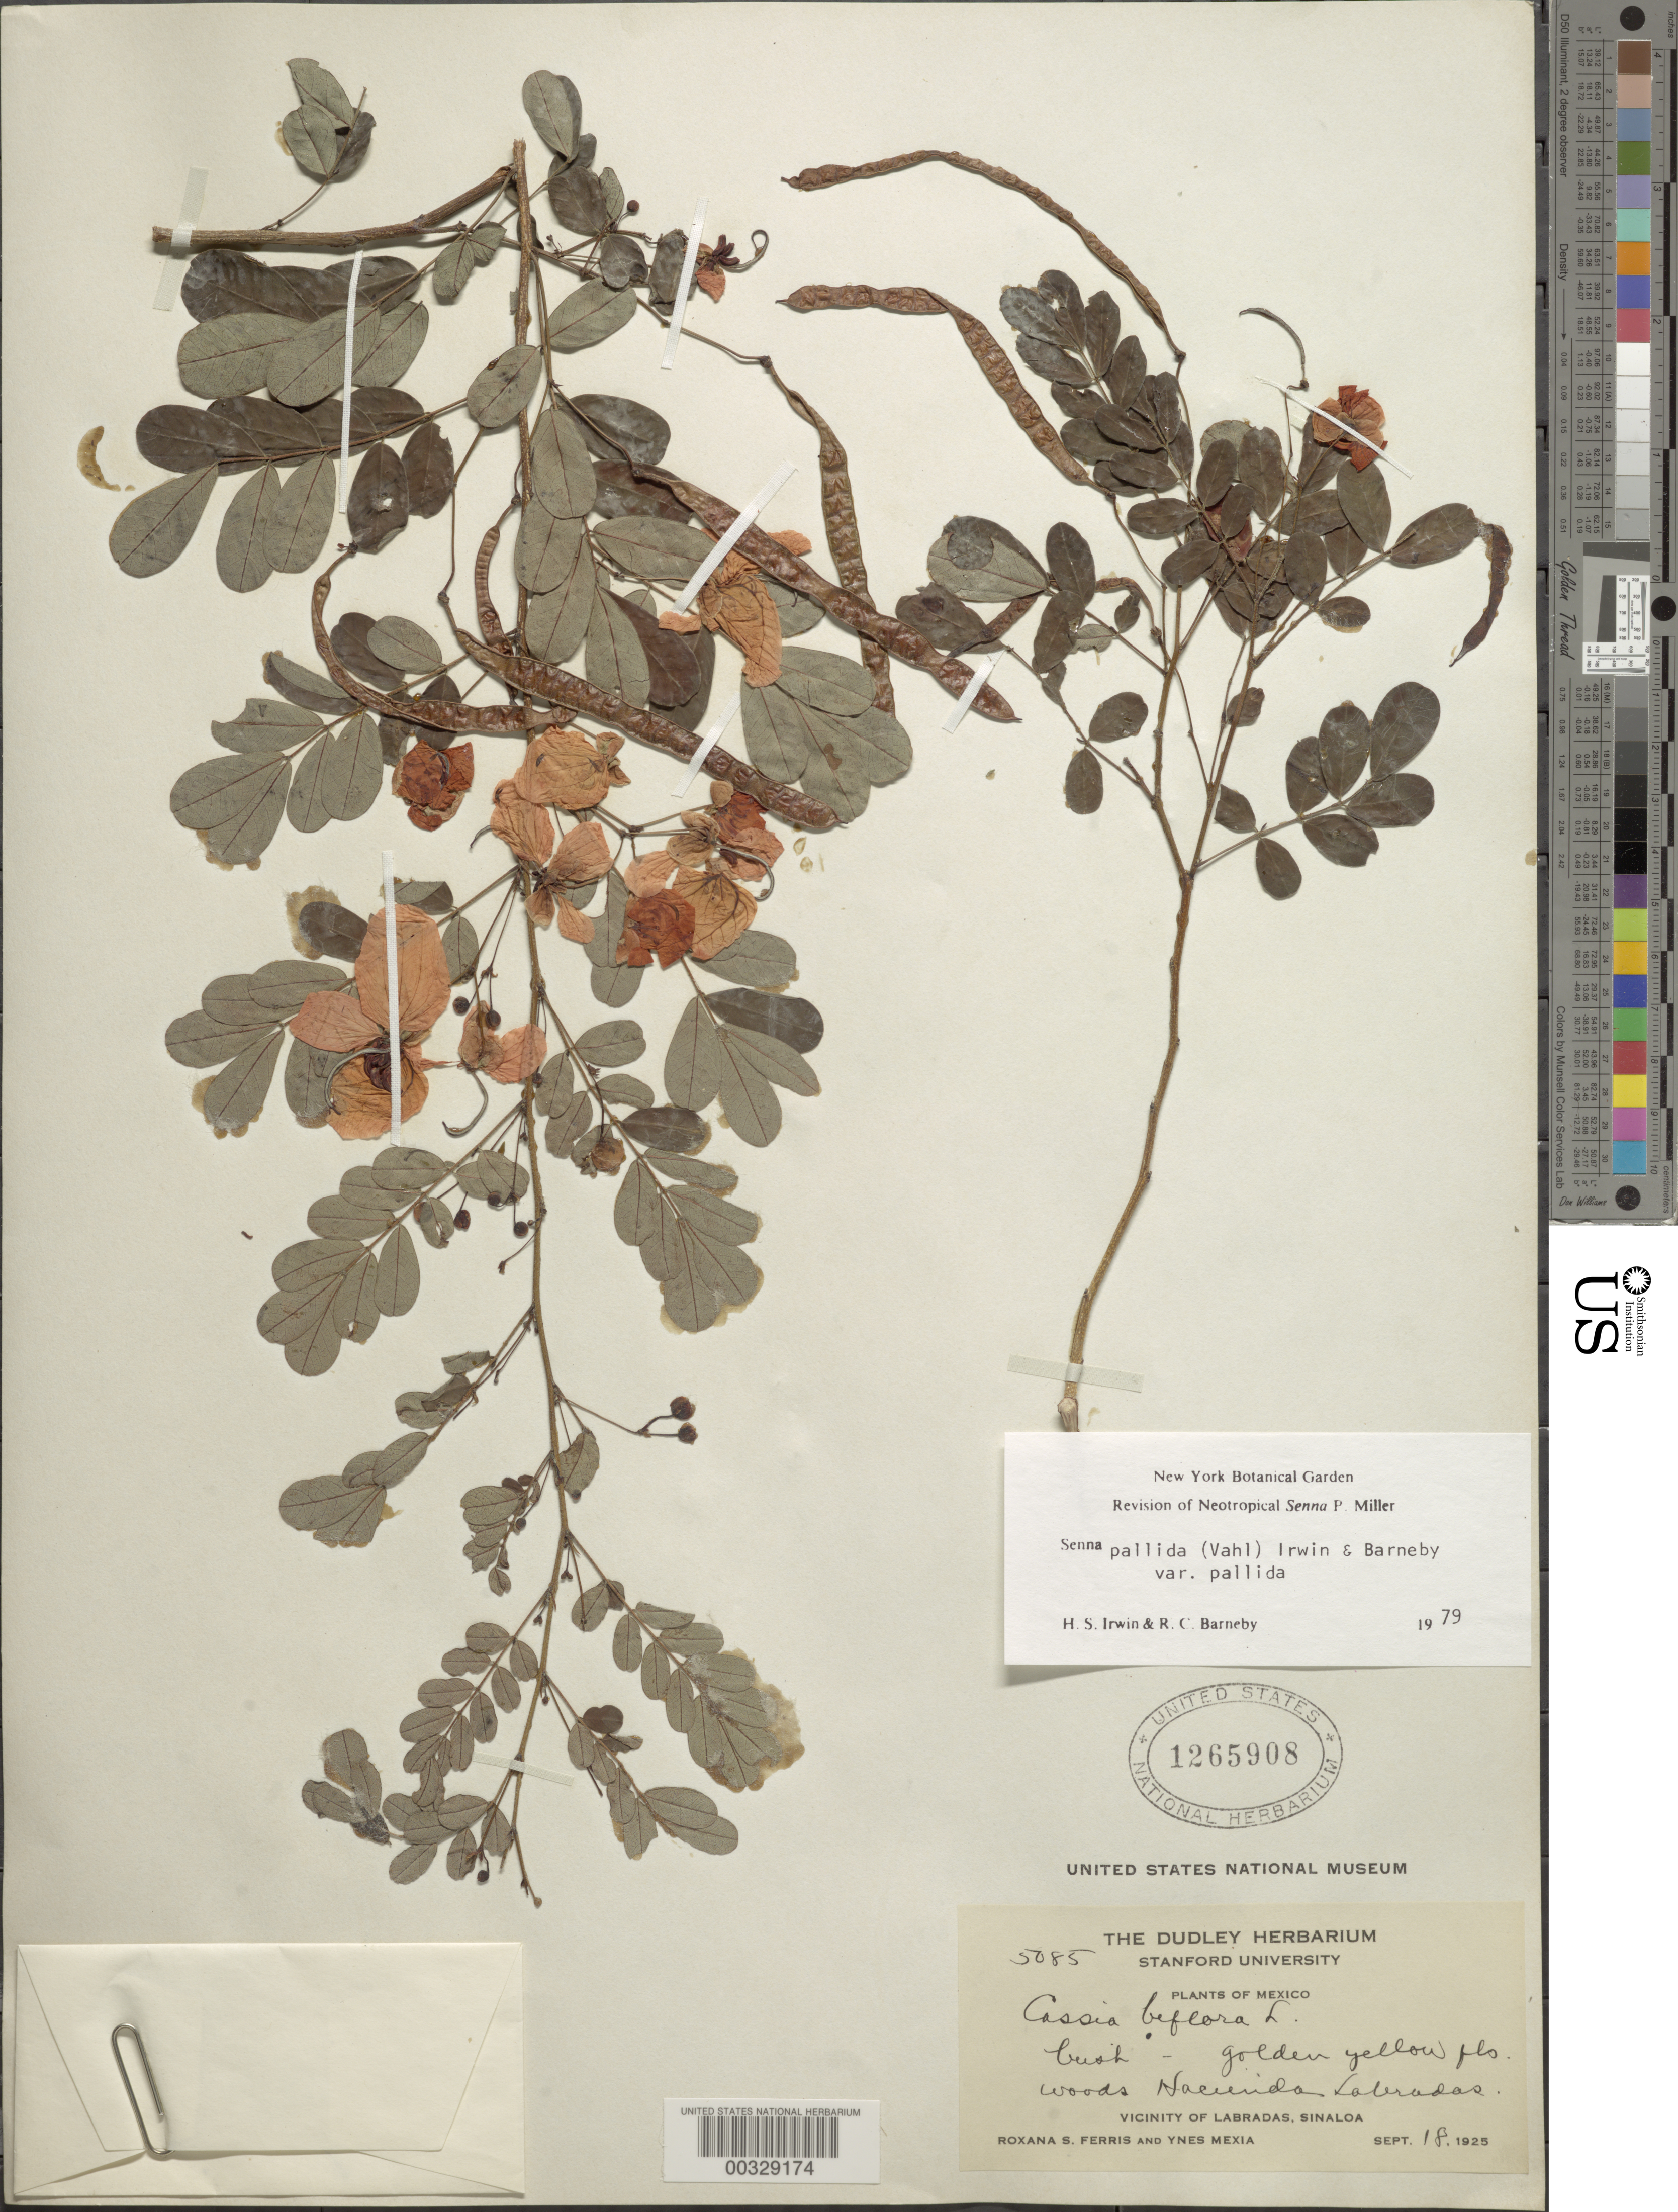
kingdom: Plantae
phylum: Tracheophyta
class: Magnoliopsida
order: Fabales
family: Fabaceae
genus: Senna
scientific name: Senna pallida var. pallida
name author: (Vahl) H.S. Irwin & Barneby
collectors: R. S. Ferris & Y. Mexia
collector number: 5085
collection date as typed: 18 Sep 1925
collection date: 1925-09-18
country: Mexico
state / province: Sinaloa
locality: Hacienda Labradas; vicinity of Labradas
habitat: Woods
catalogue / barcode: US 1265908